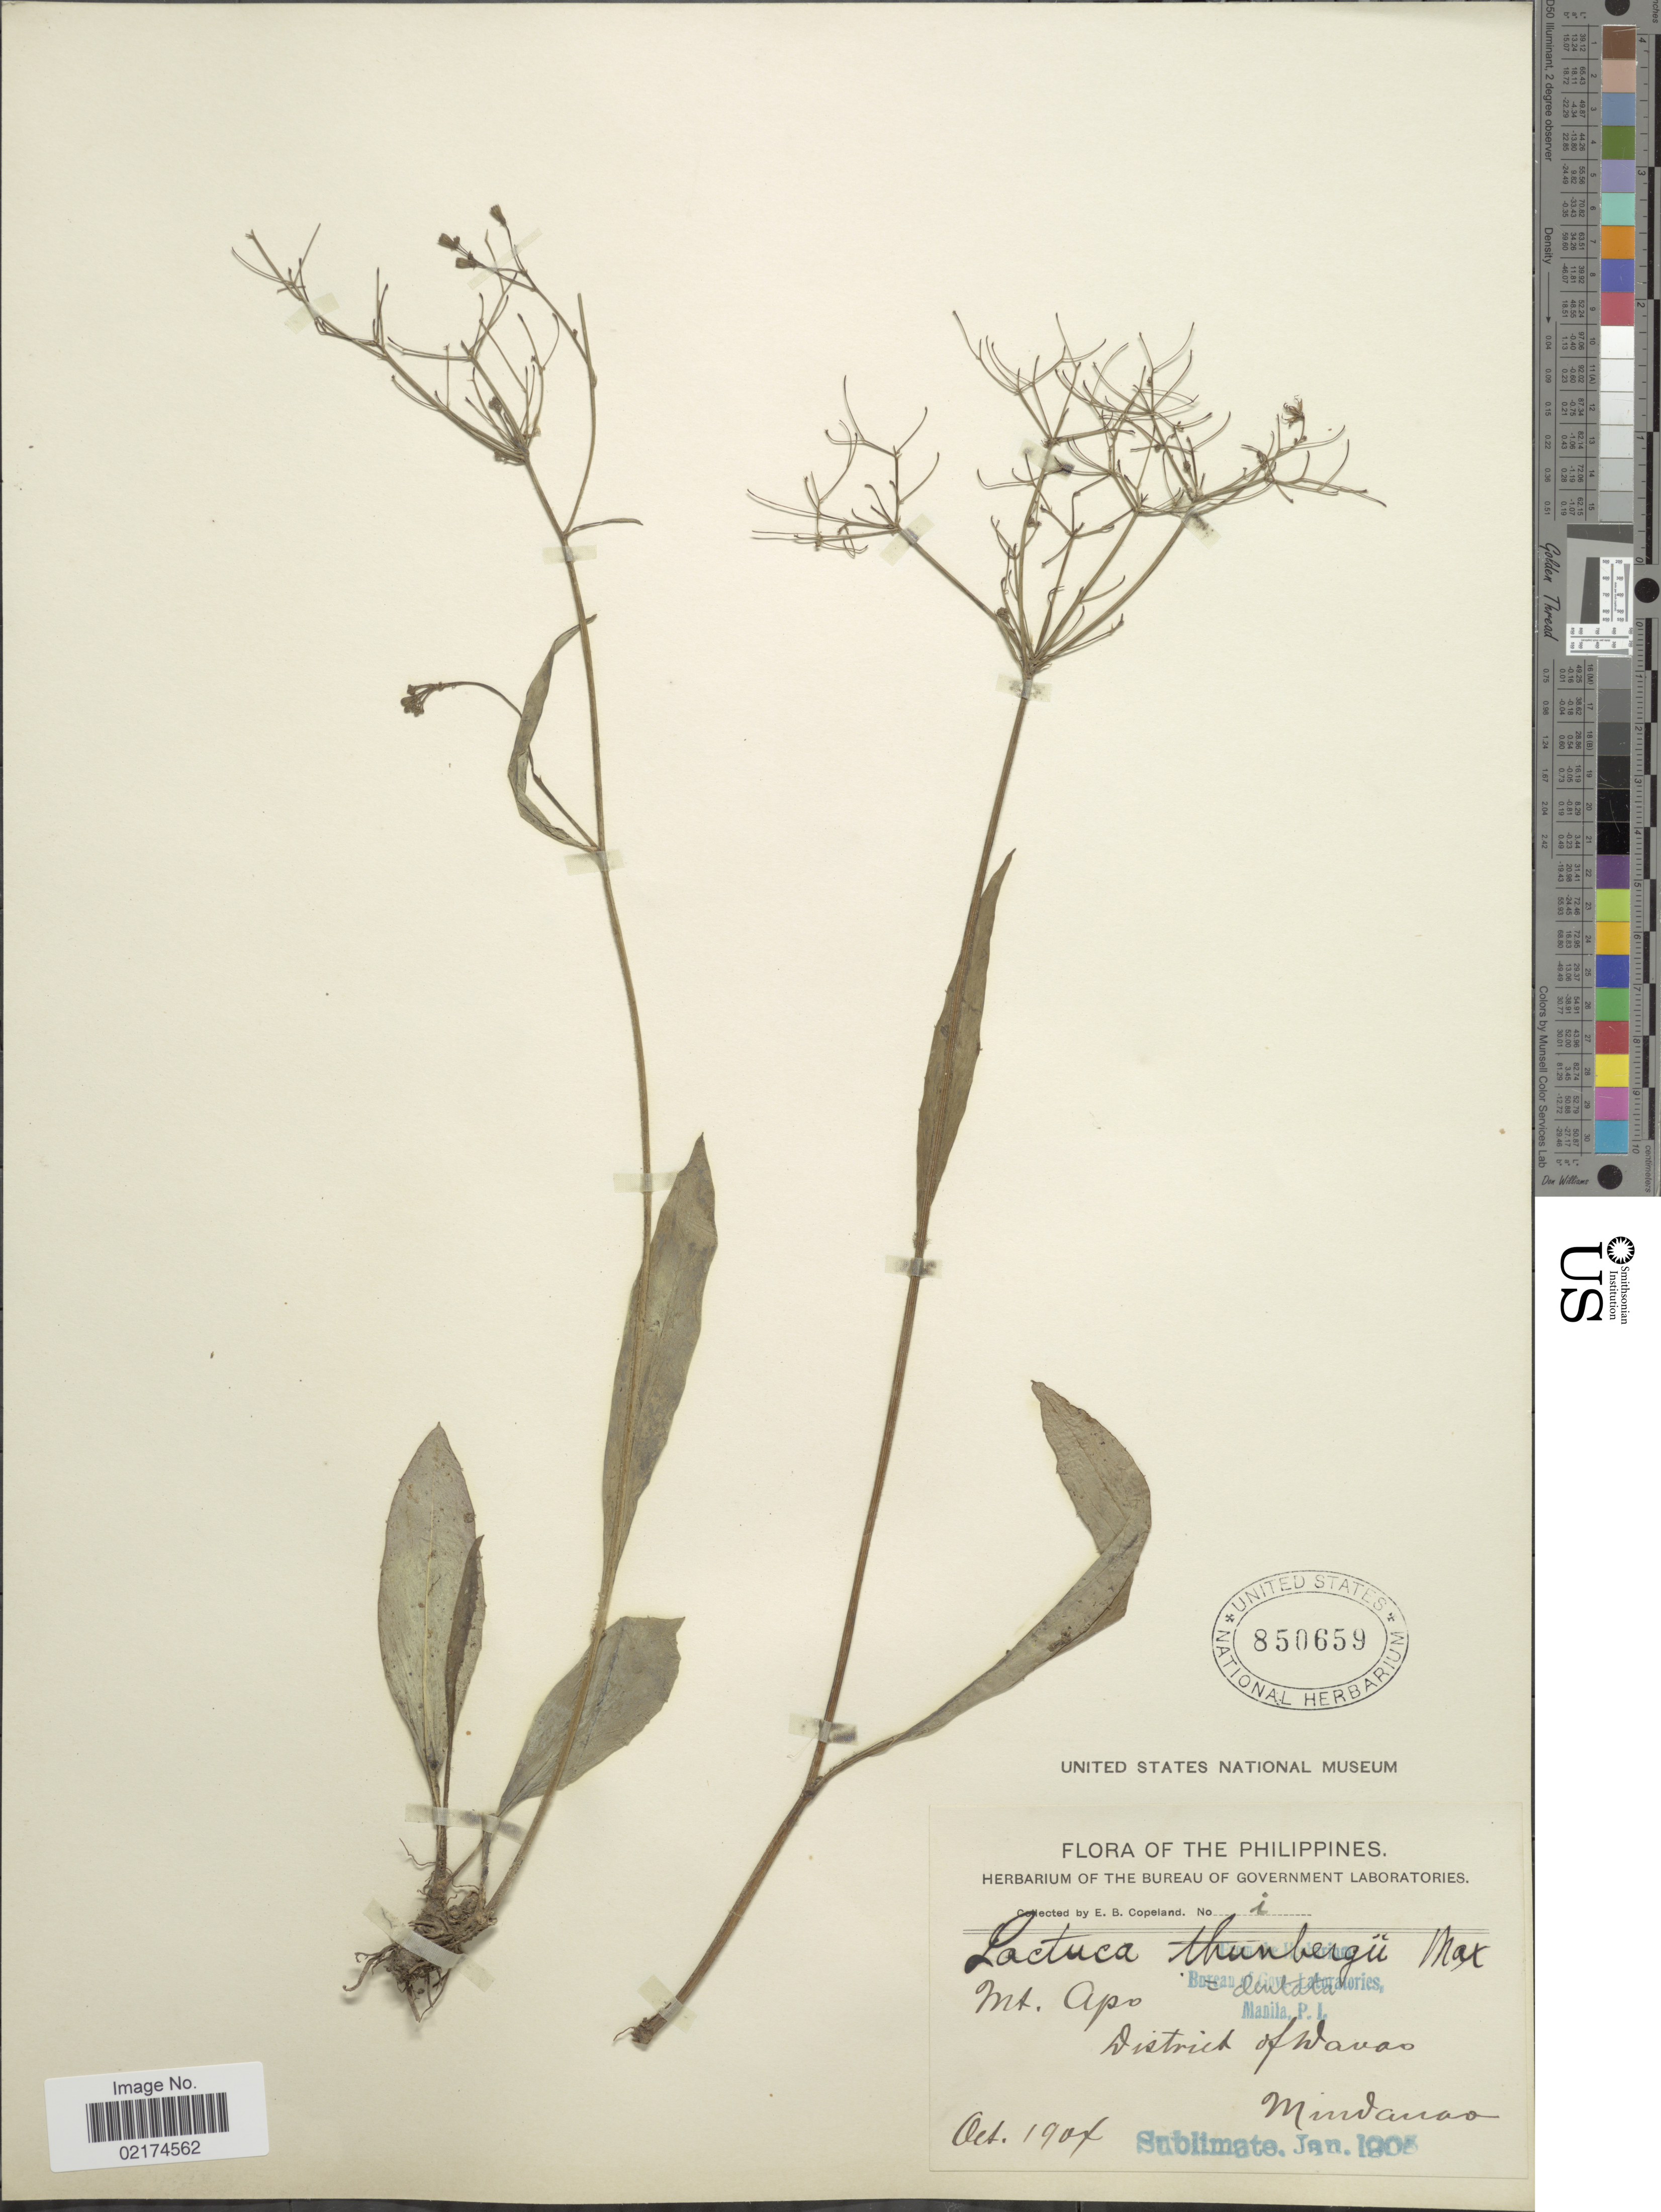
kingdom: Plantae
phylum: Tracheophyta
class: Magnoliopsida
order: Asterales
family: Asteraceae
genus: Ixeridium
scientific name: Ixeridium dentatum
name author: (Thunb.) Tzvelev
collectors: E. B. Copeland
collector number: i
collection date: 1904-10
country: Philippines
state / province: Davao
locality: Mt. Apo, District of Davao, Mindanao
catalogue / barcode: US 850659